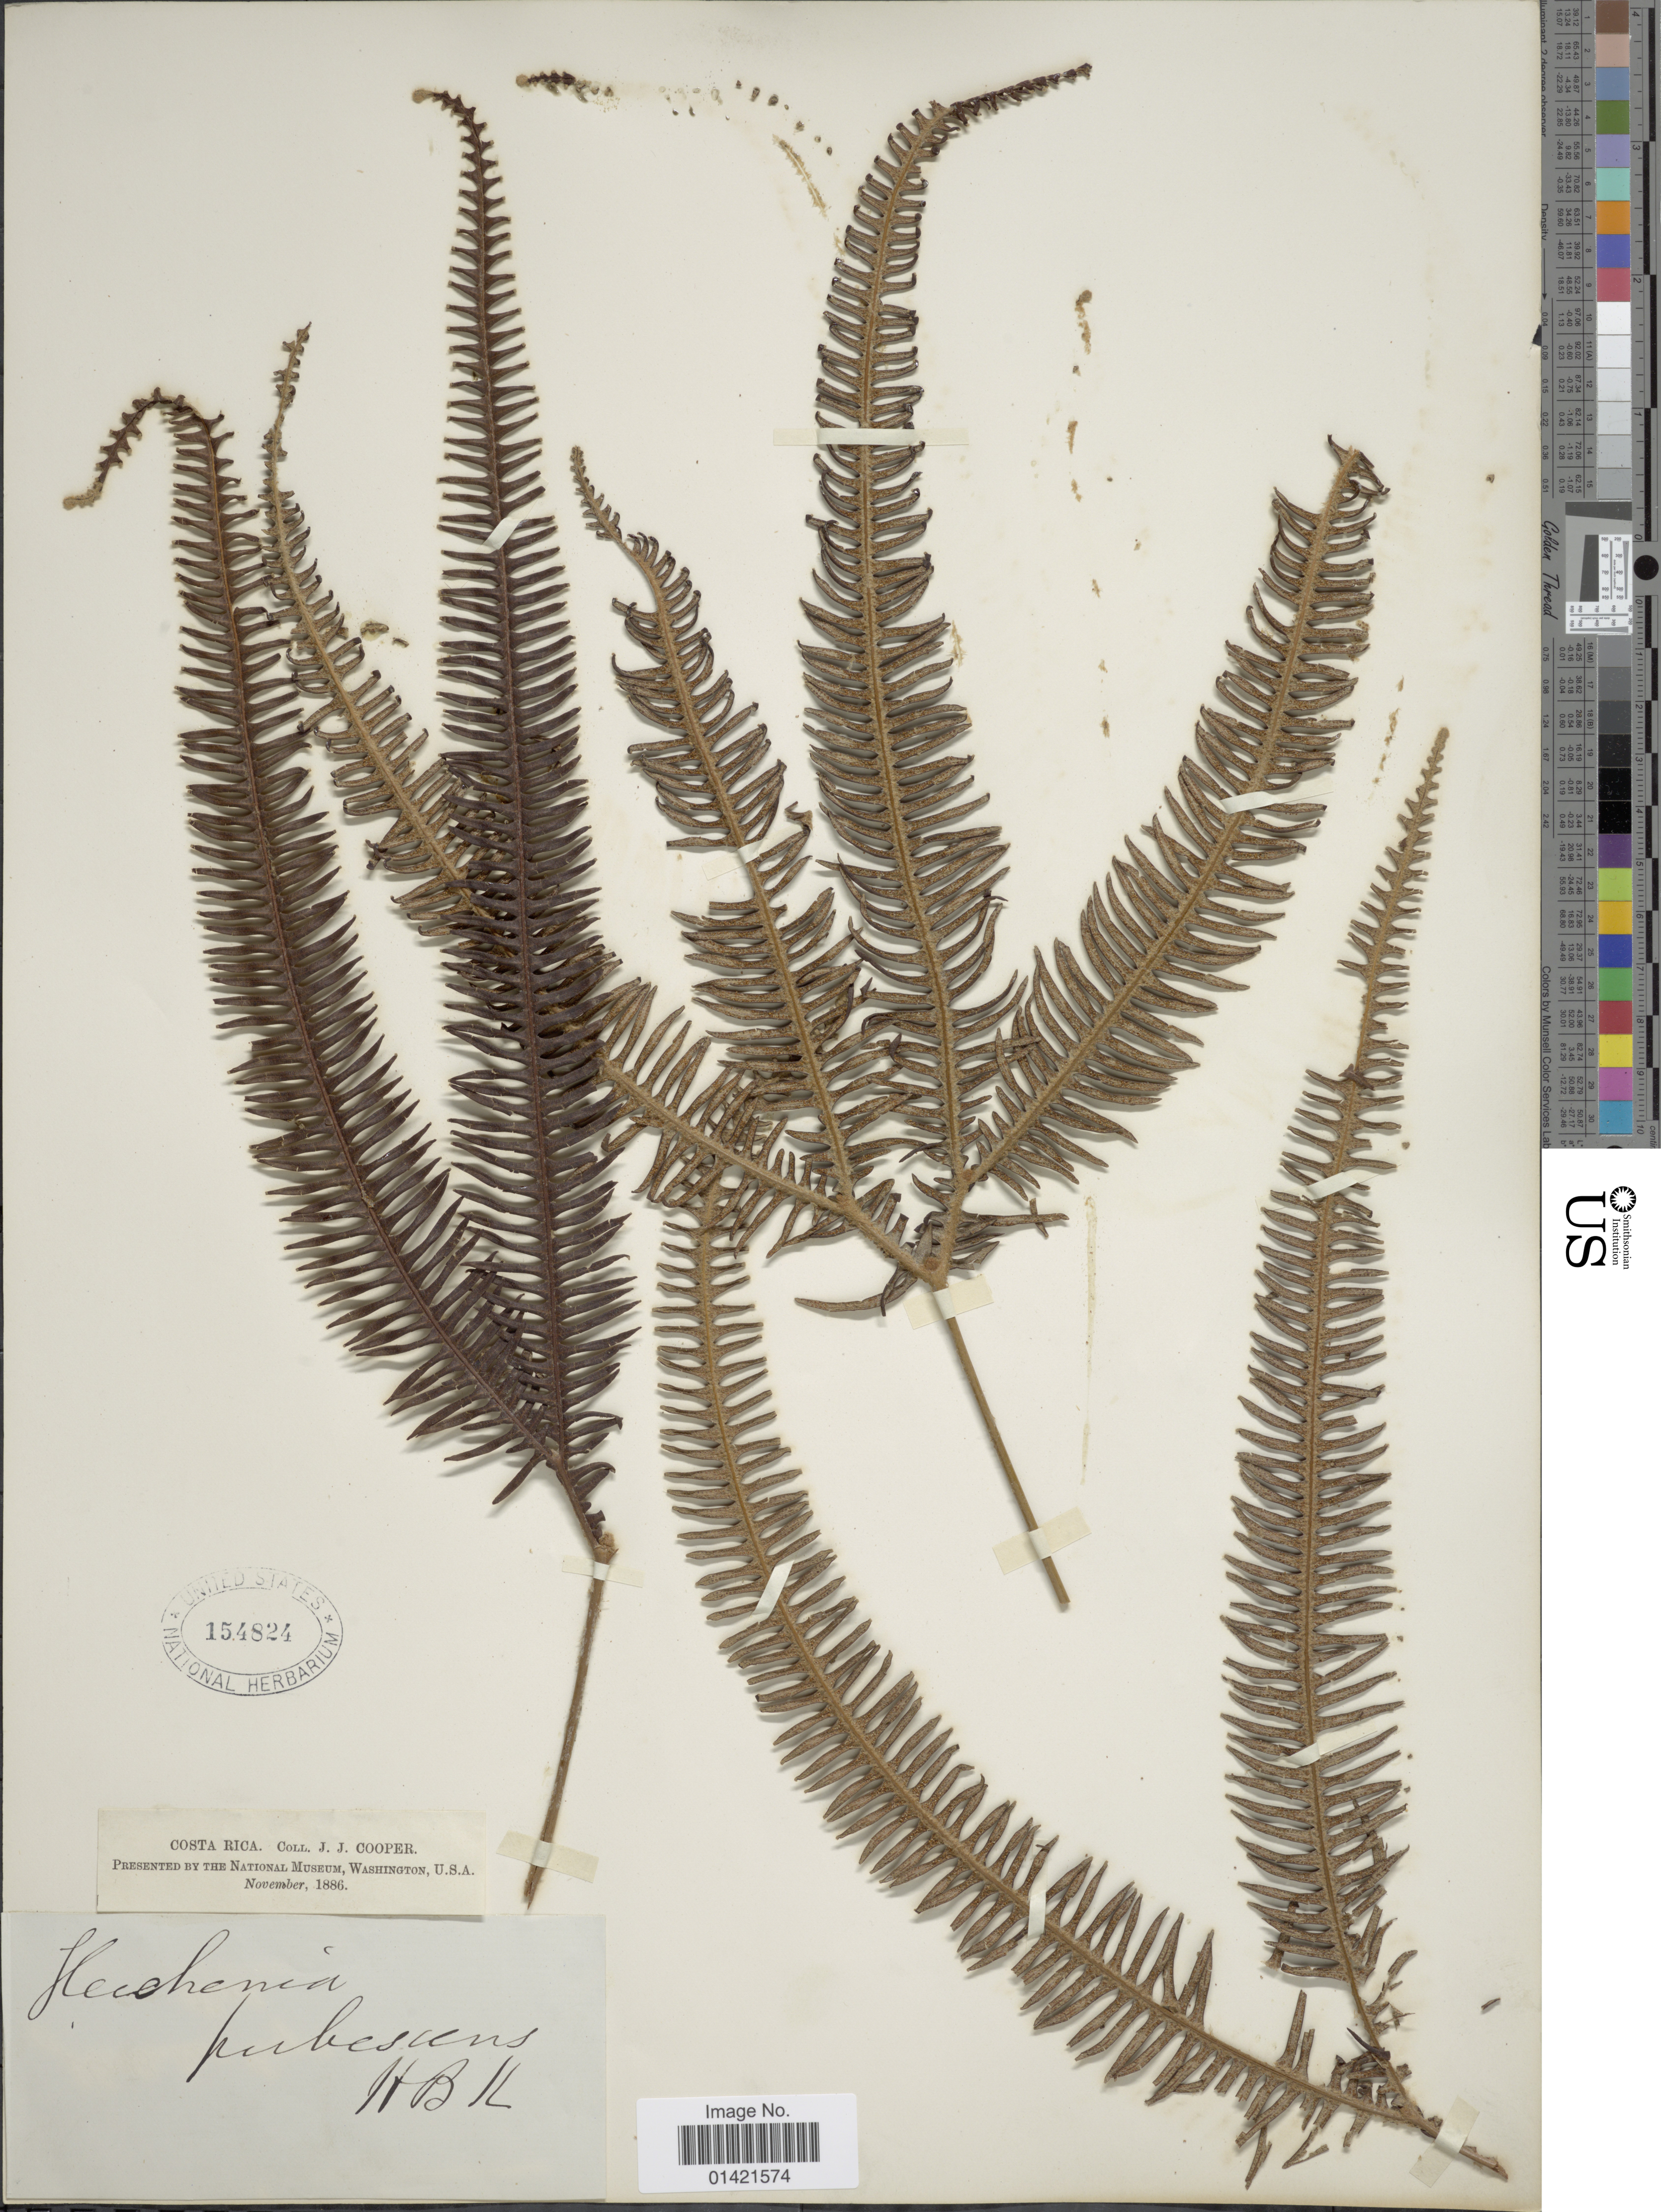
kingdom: Plantae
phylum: Tracheophyta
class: Polypodiopsida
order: Gleicheniales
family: Gleicheniaceae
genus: Sticherus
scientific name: Sticherus bifidus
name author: (Willd.) Ching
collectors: J. J. Cooper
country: Costa Rica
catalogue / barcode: US 154824